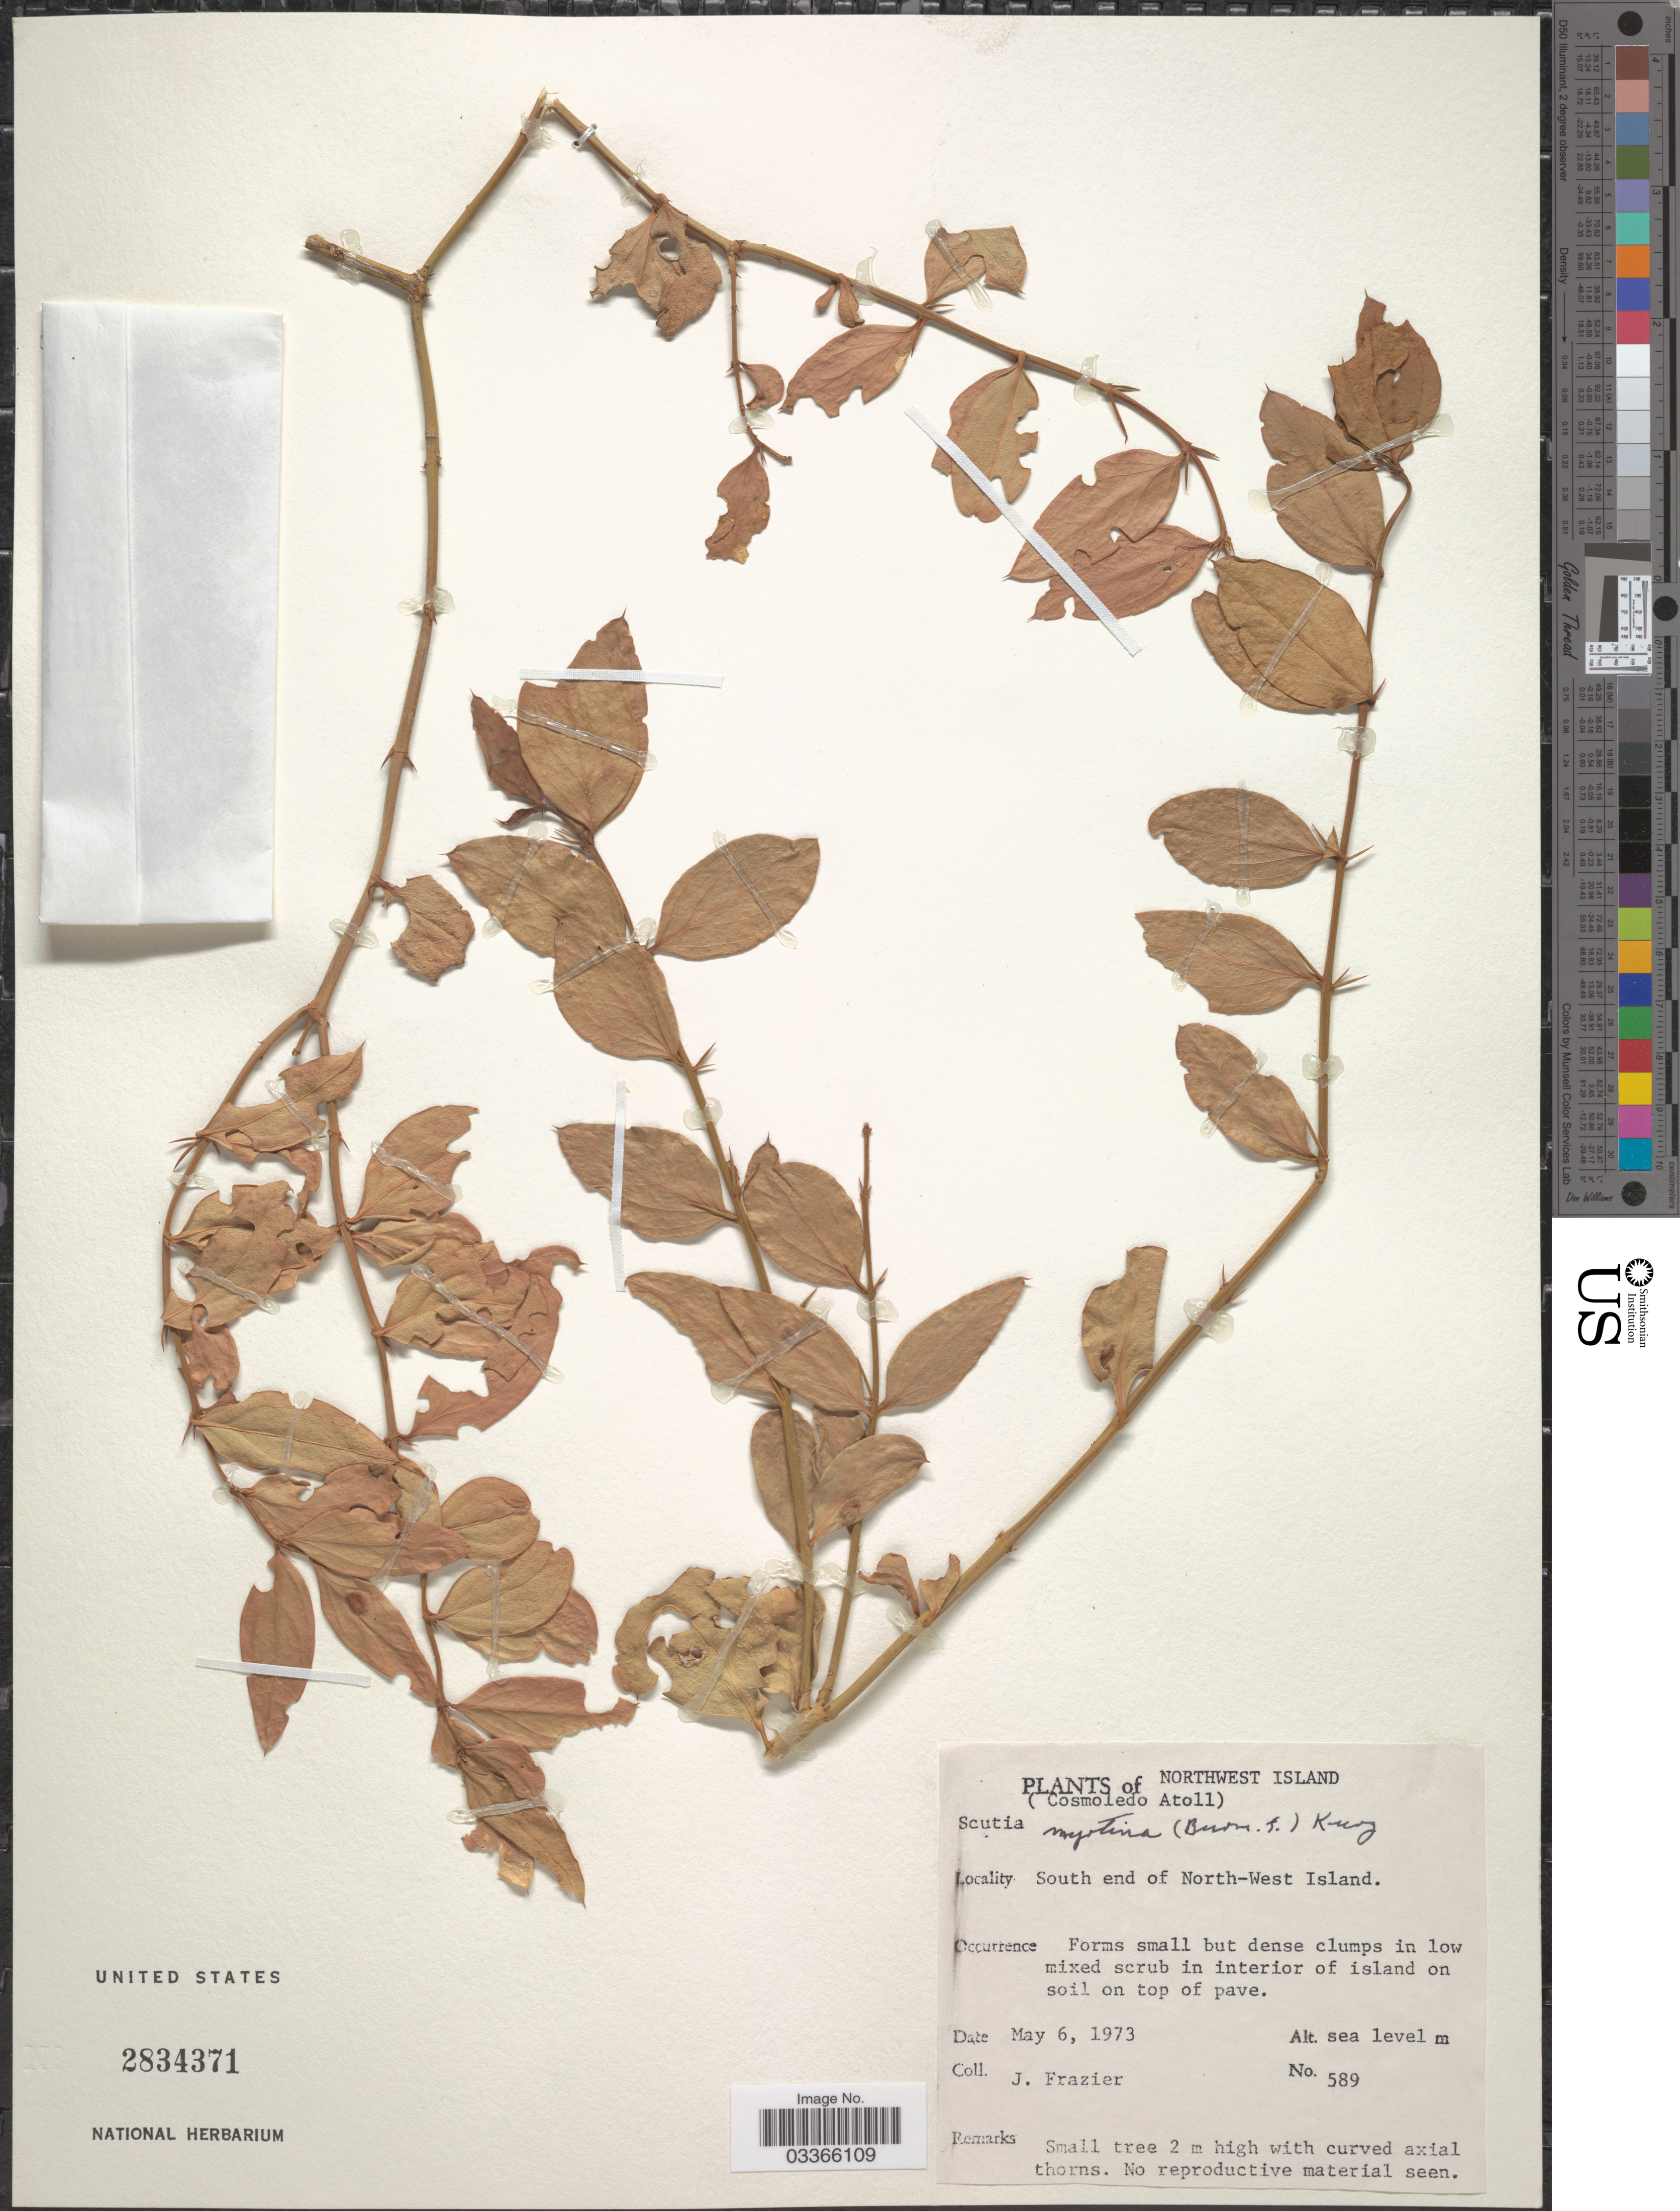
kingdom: Plantae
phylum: Tracheophyta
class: Magnoliopsida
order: Rosales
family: Rhamnaceae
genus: Scutia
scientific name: Scutia myrtina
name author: (Burm. f.) Kurz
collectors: J. Frazier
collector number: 589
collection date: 1973-05-06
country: Seychelles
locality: Northwest Island (Cosmoledo Atoll), South end of North-West Island.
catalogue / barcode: US 2834371